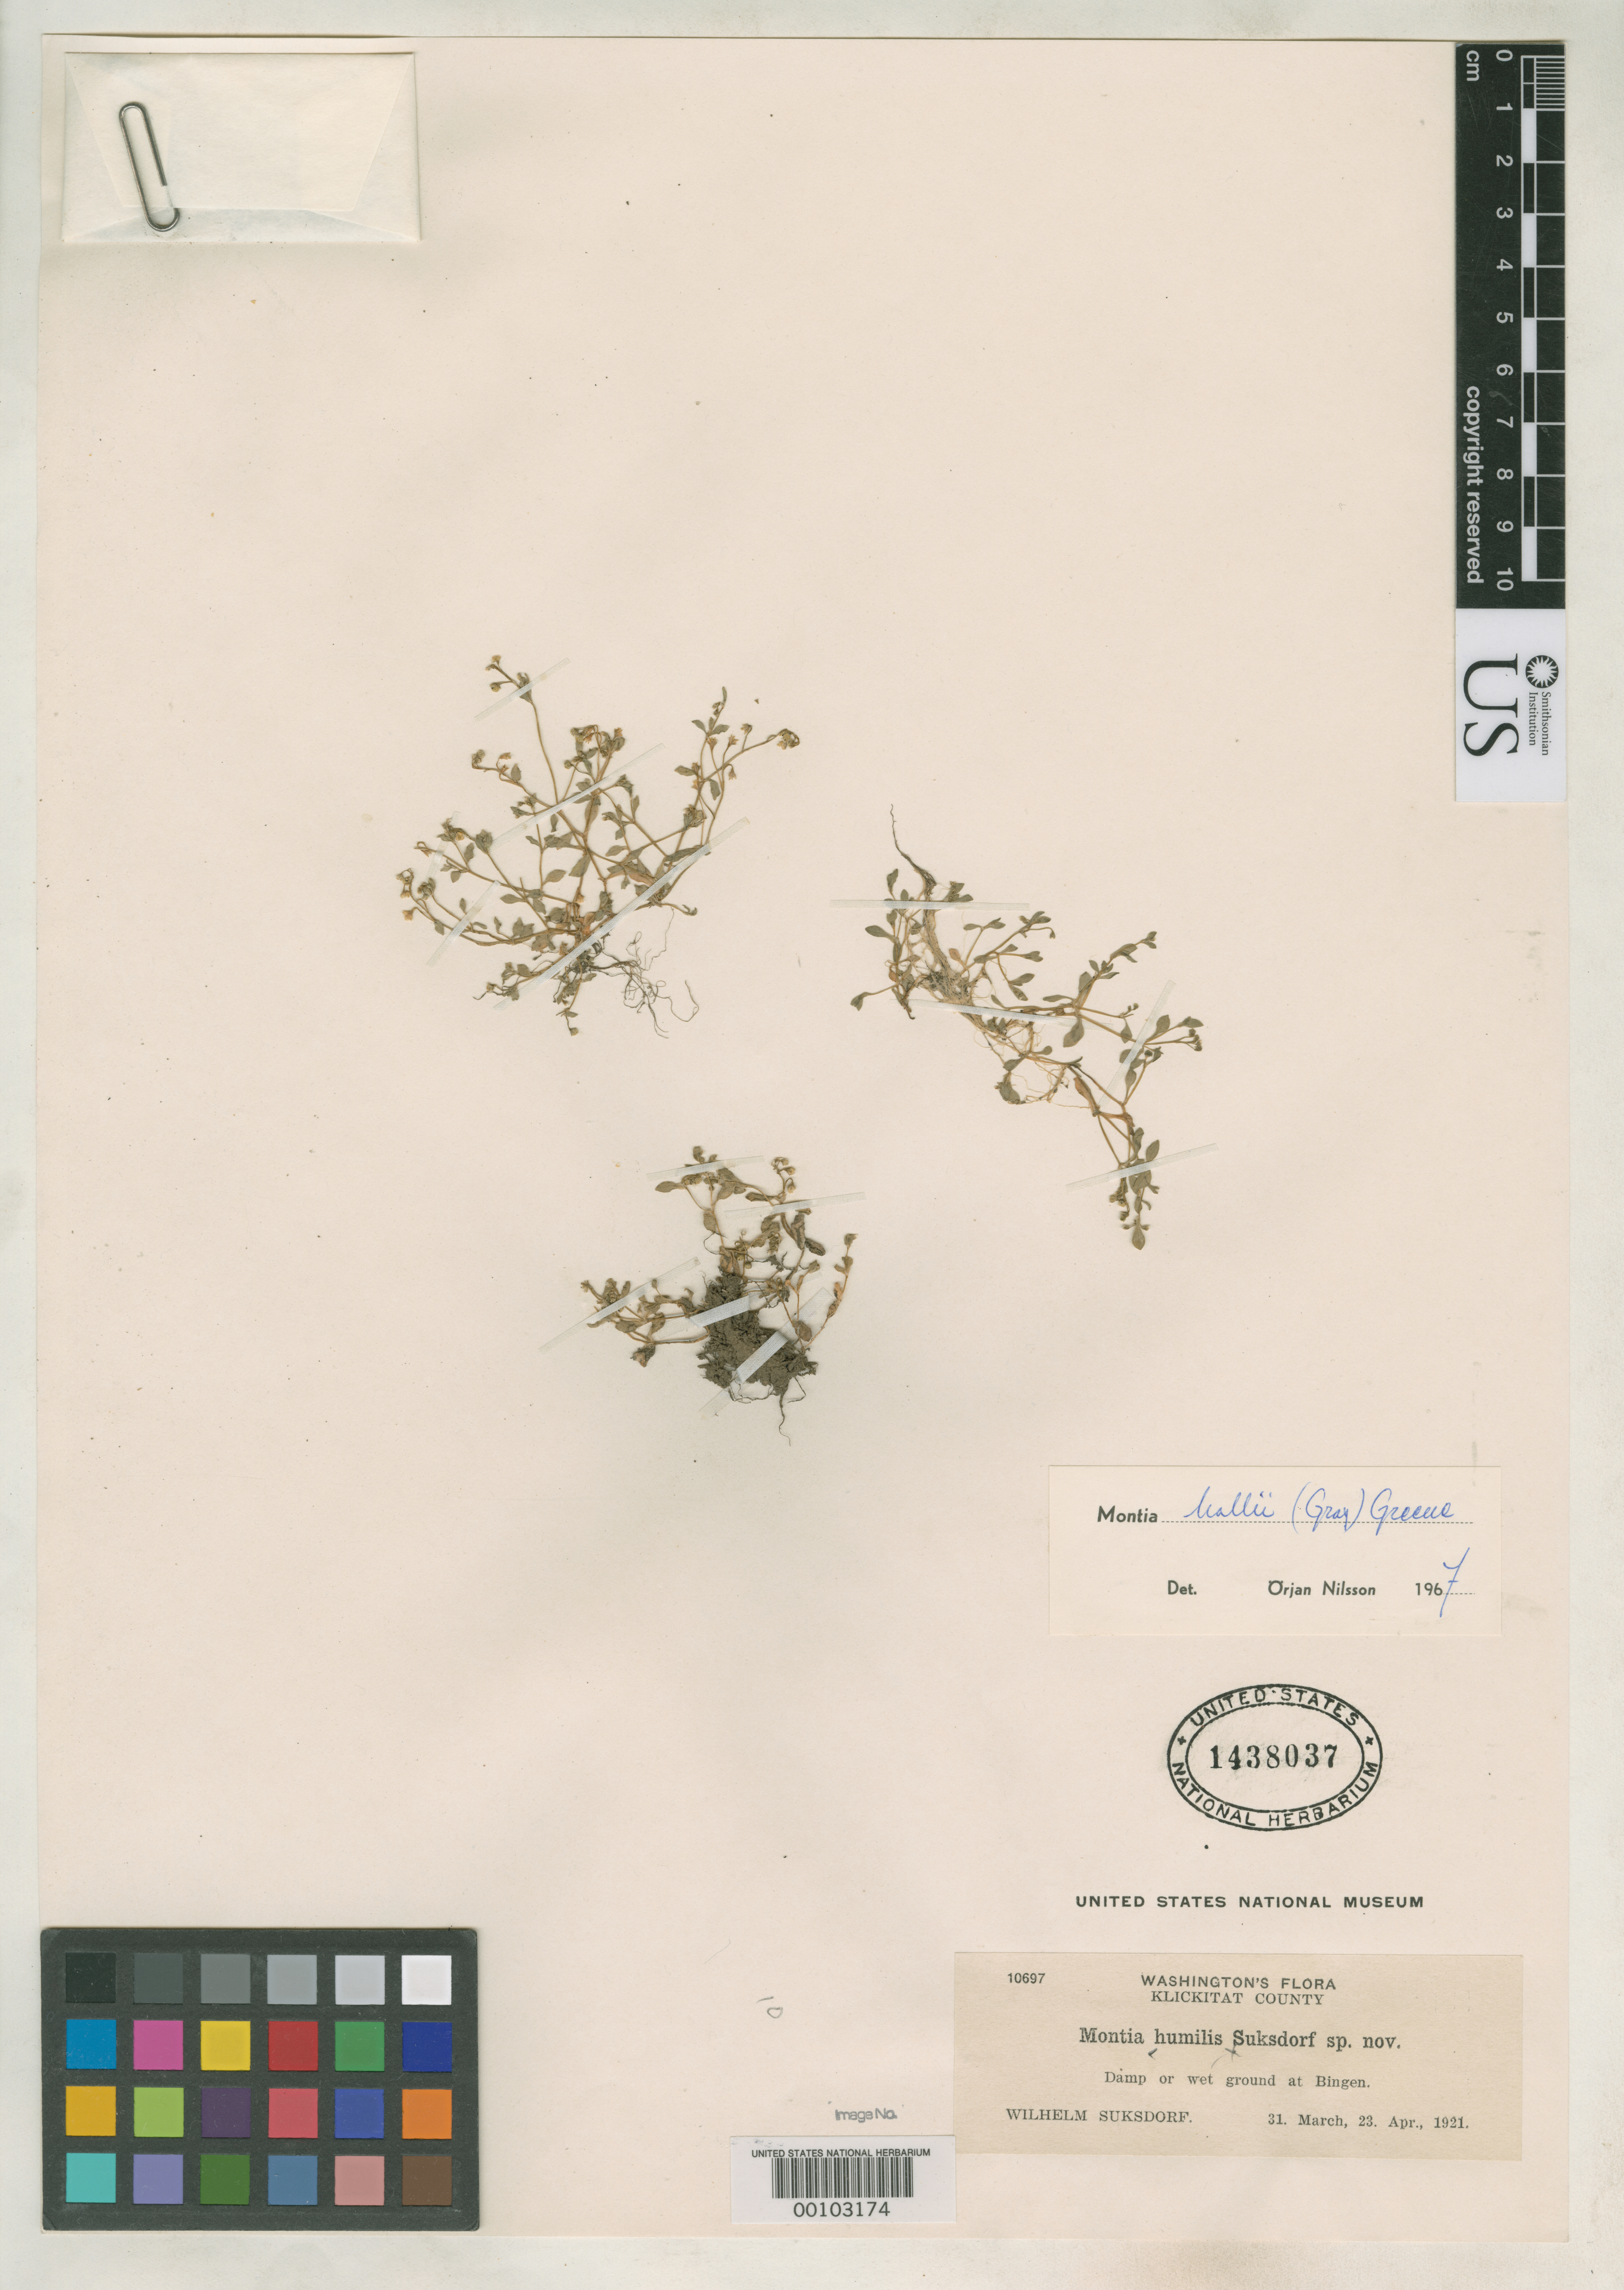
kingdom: Plantae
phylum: Tracheophyta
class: Magnoliopsida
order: Caryophyllales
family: Montiaceae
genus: Montia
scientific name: Montia humilis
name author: Suksd.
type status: Isosyntype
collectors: W. N. Suksdorf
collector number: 10697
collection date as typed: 31 Mar 1921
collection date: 1921-03-31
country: United States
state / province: Washington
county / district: Klickitat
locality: Bingen.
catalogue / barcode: US 1438037